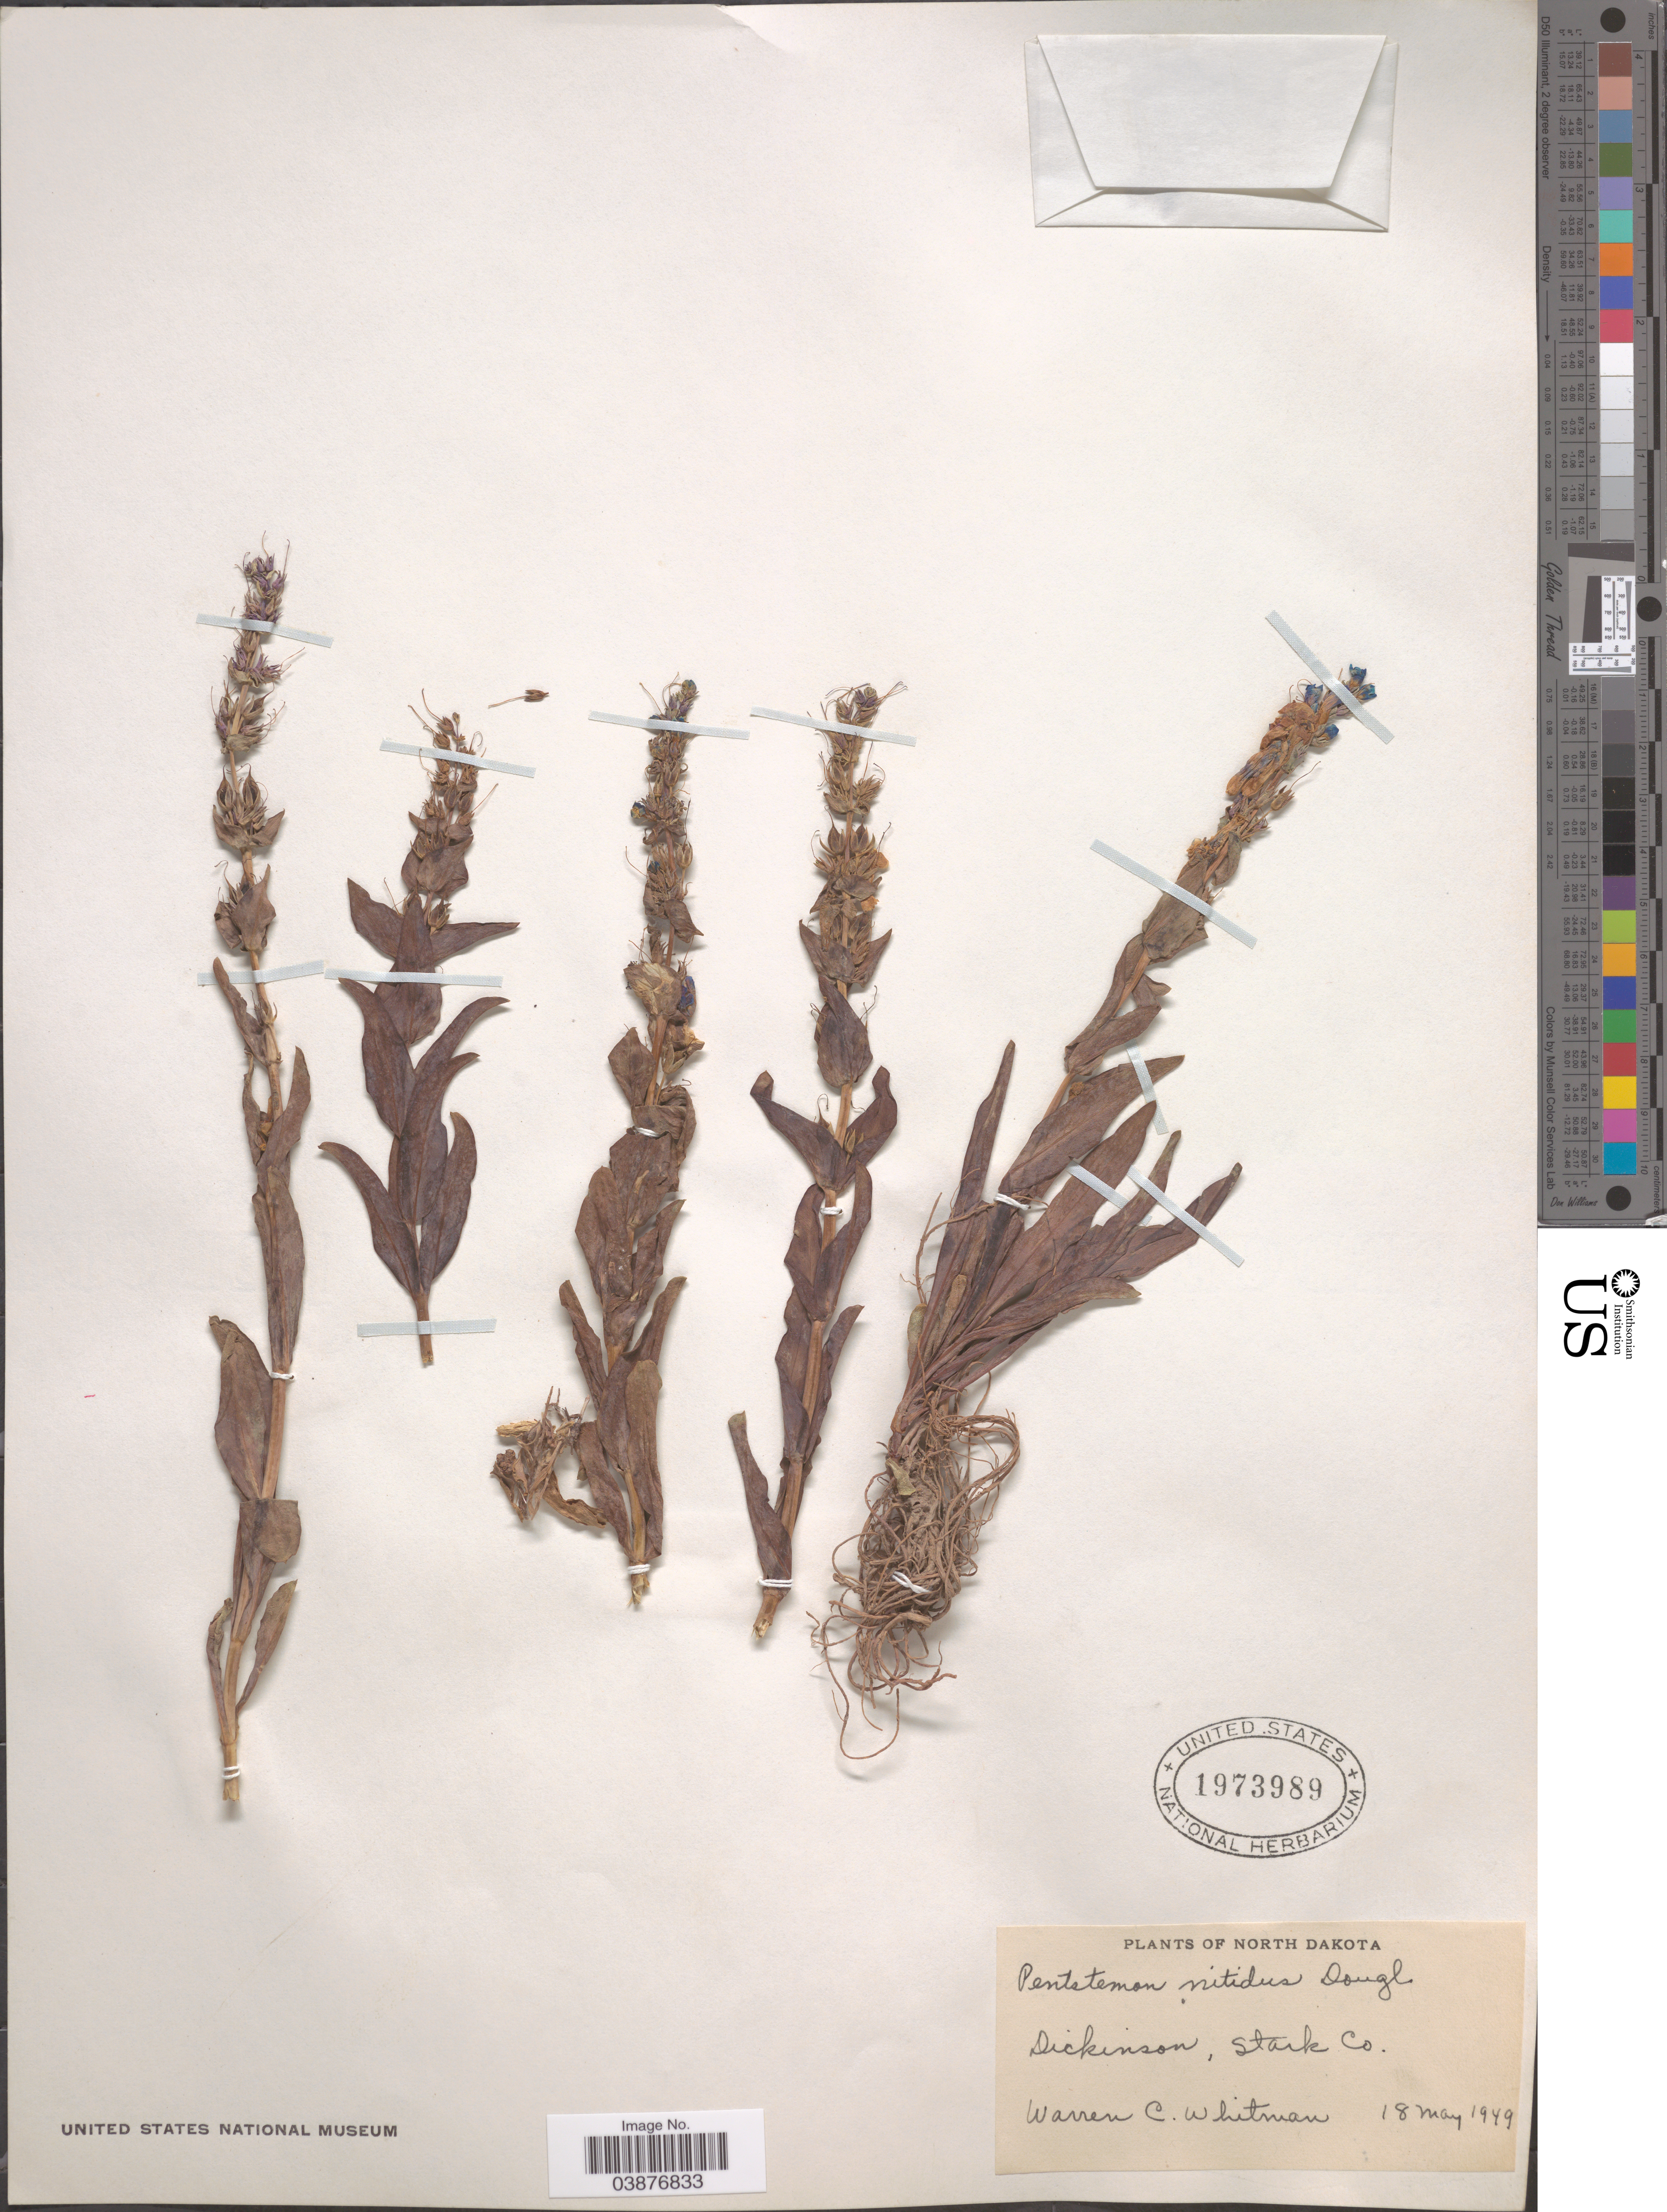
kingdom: Plantae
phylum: Tracheophyta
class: Magnoliopsida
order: Lamiales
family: Plantaginaceae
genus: Penstemon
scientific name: Penstemon nitidus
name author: Douglas ex Benth.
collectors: W. Whitman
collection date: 1949-05-18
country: United States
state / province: North Dakota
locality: Dickinson, Stark Co.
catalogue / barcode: US 1973989